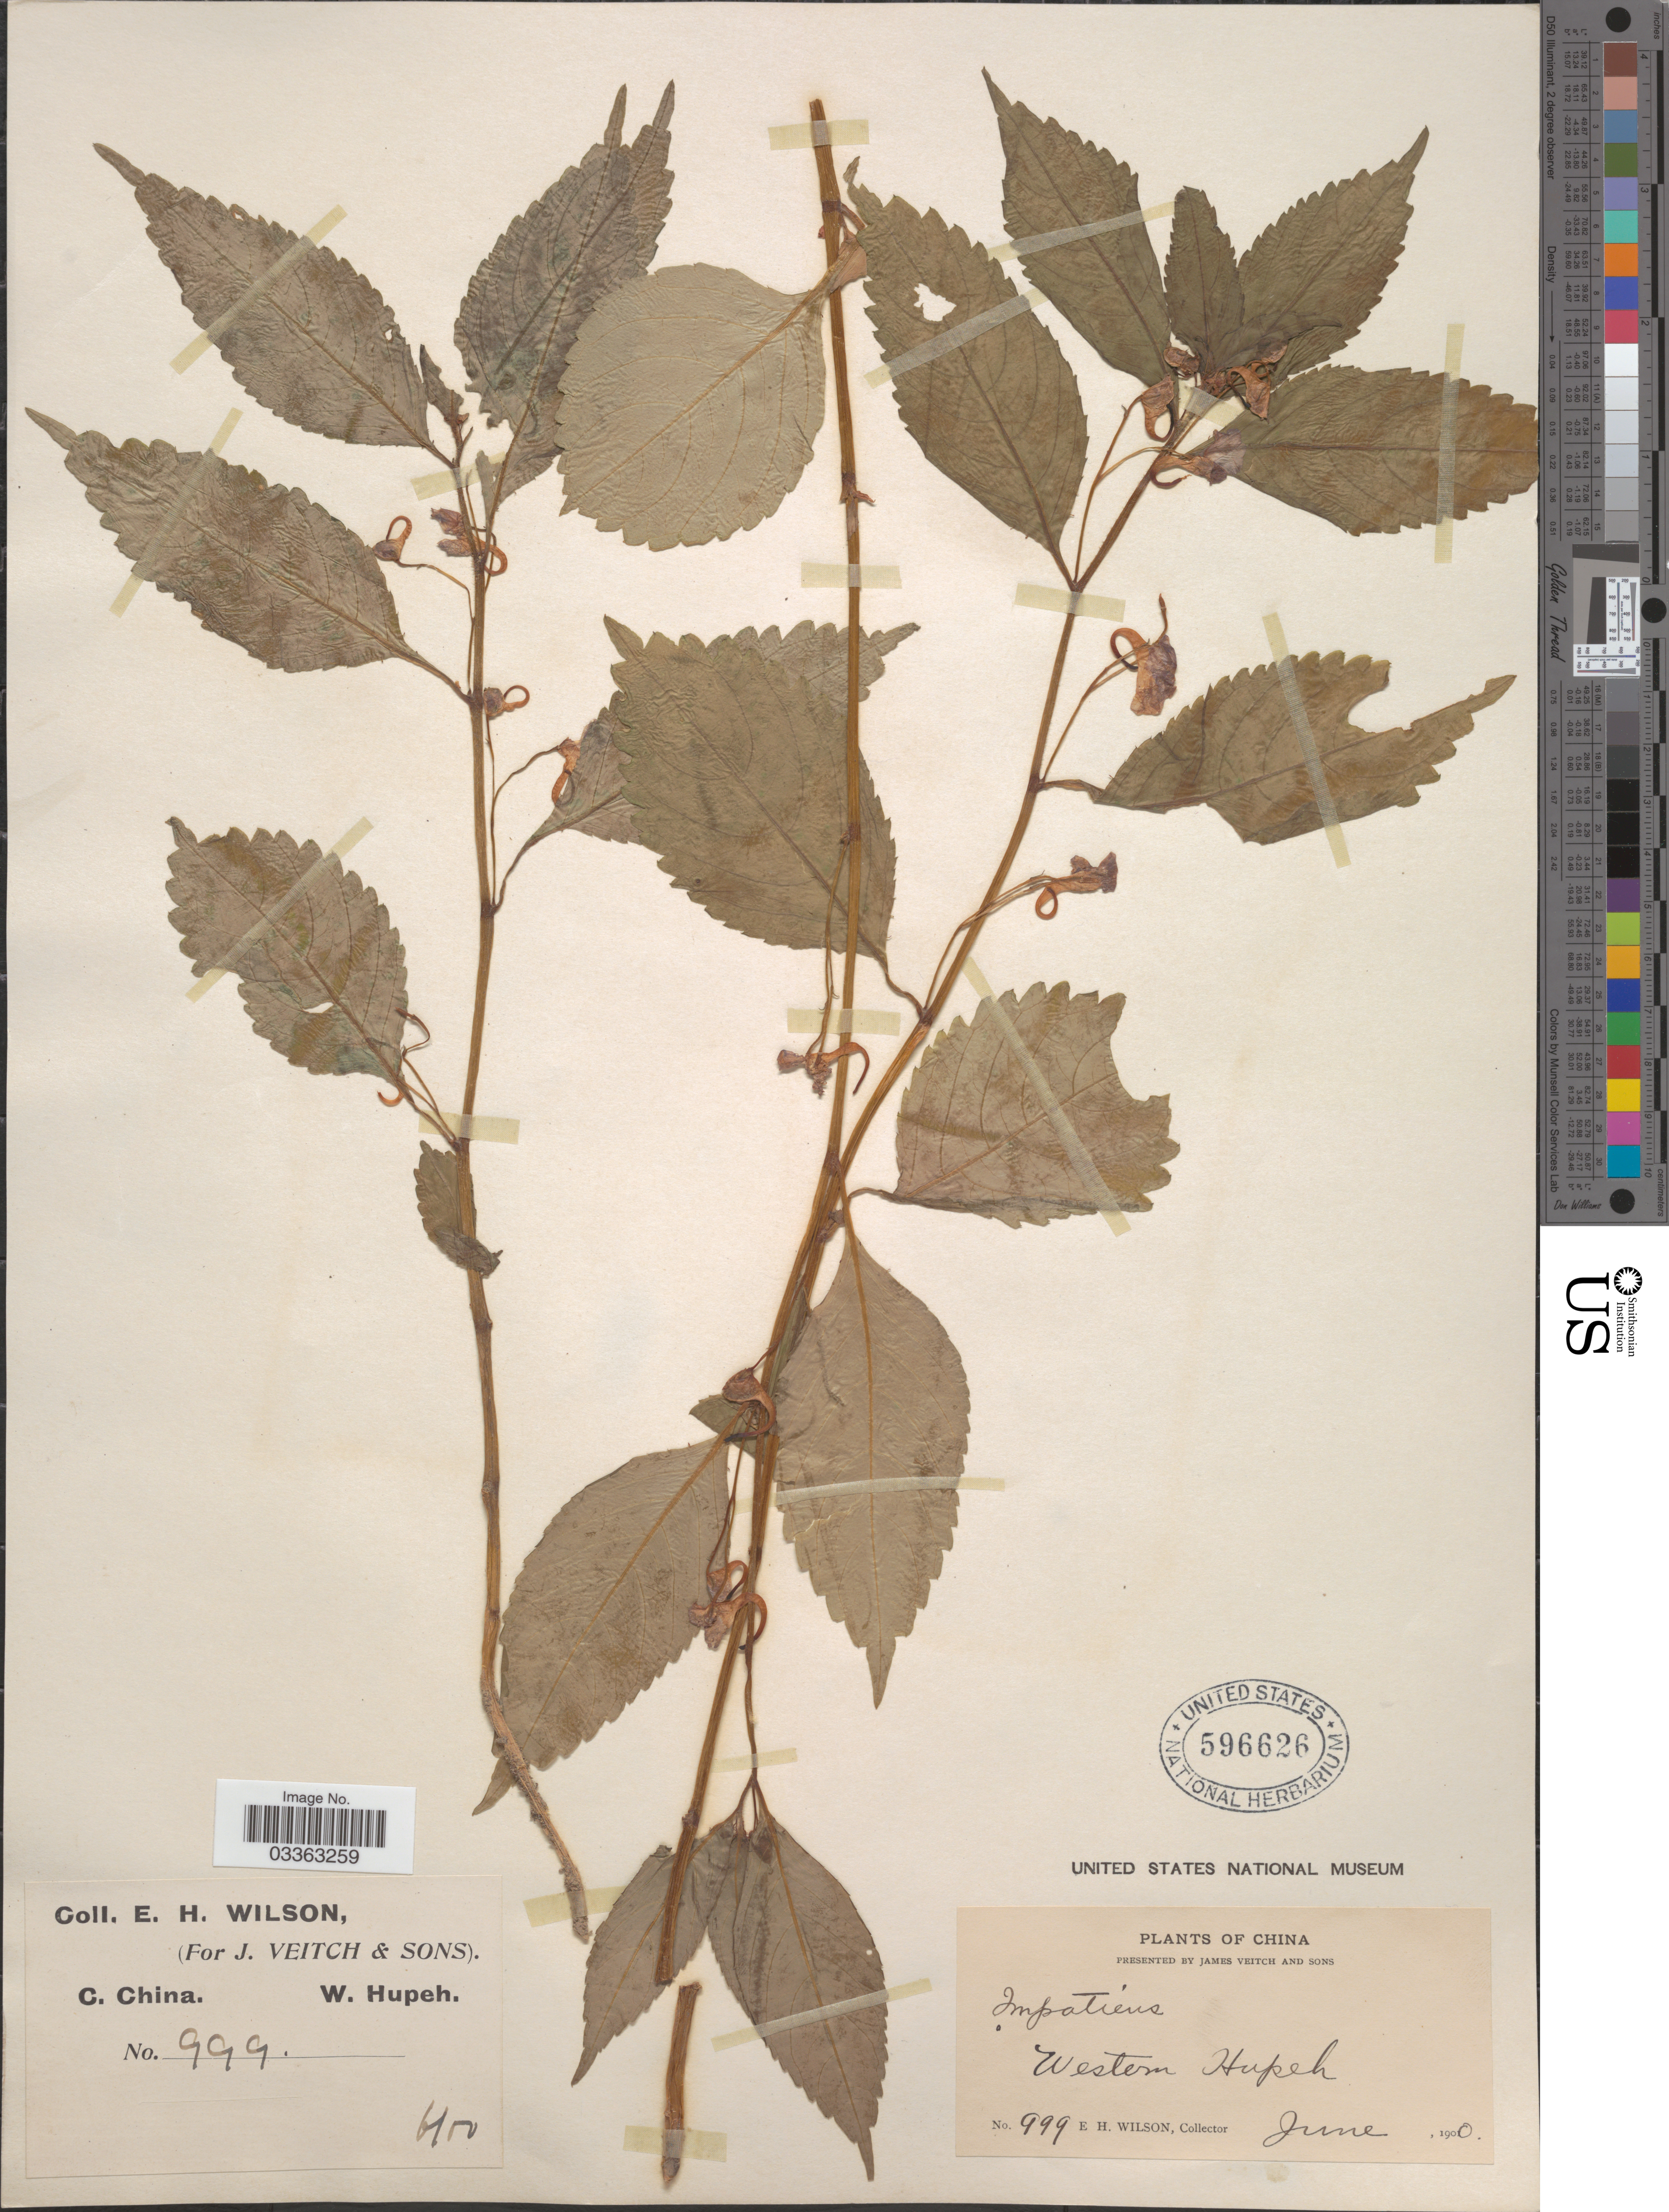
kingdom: Plantae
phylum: Tracheophyta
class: Magnoliopsida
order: Ericales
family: Balsaminaceae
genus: Impatiens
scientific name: Impatiens sp.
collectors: E. Wilson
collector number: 999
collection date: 1900-06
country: China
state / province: Hubei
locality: C. China. Western Hupeh.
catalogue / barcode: US 596626